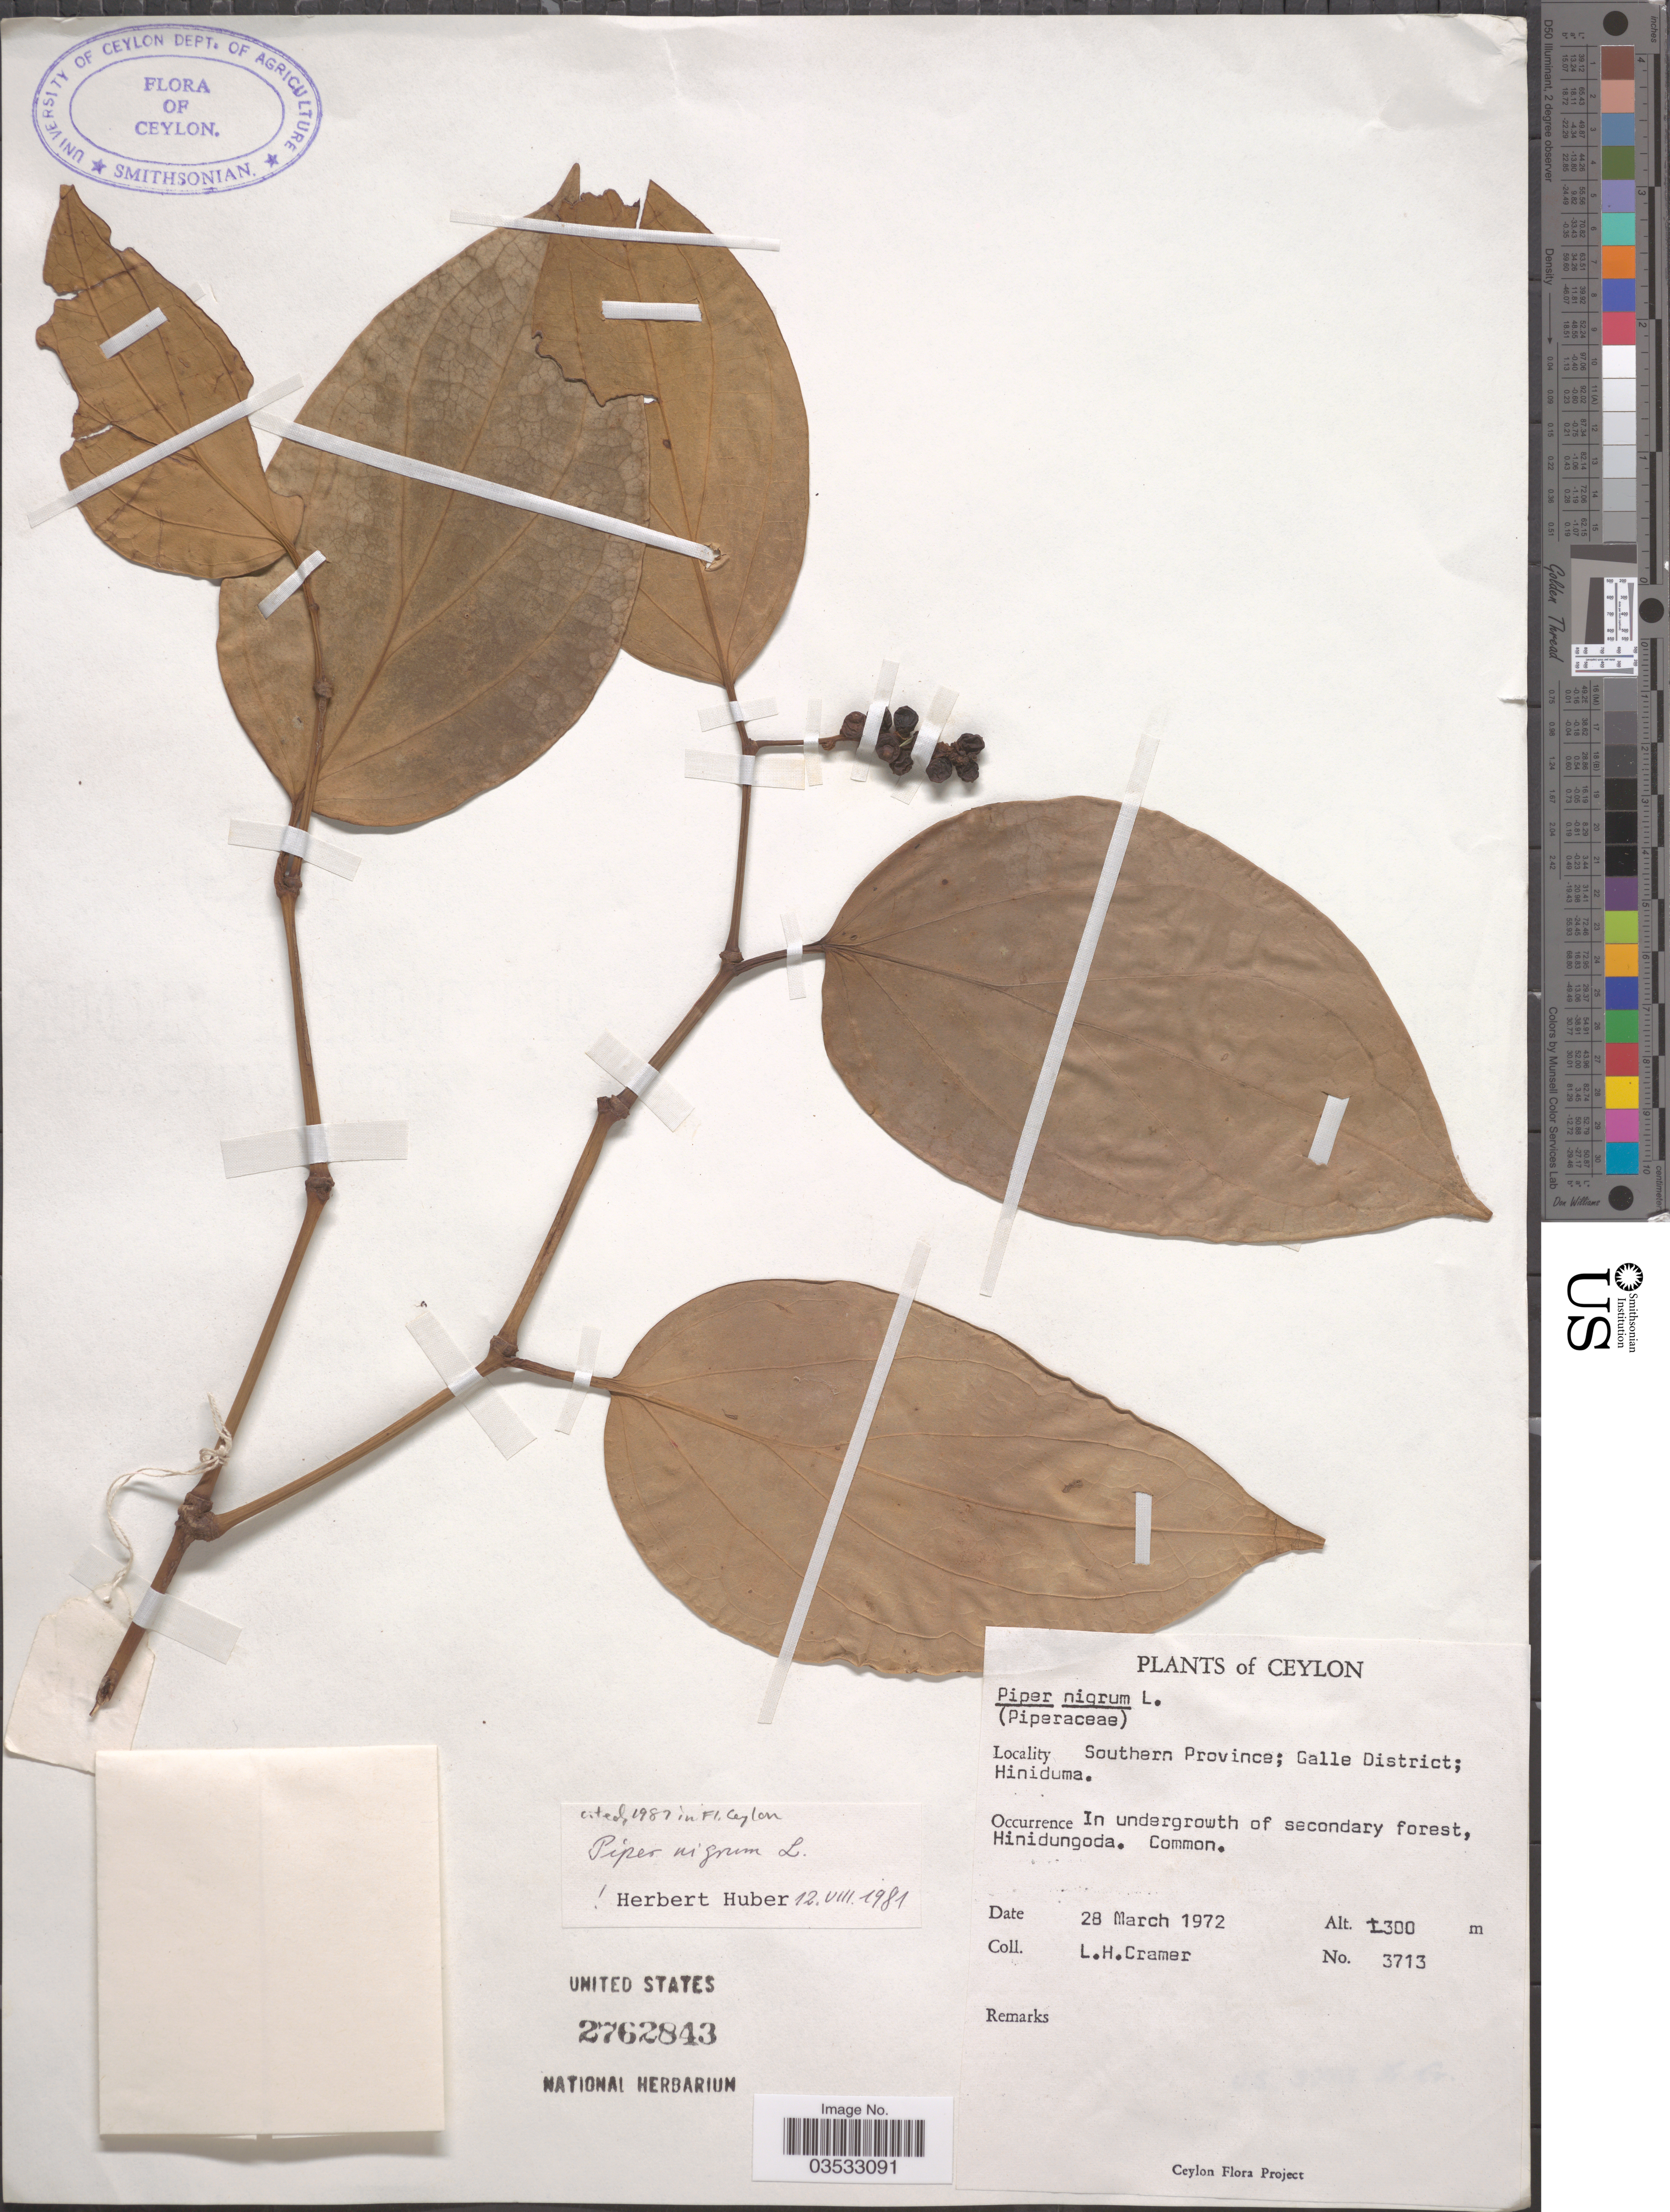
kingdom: Plantae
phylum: Tracheophyta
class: Magnoliopsida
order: Piperales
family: Piperaceae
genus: Piper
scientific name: Piper nigrum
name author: L.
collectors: L. H. Cramer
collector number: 3713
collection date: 1972-03-28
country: Sri Lanka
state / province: Southern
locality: Ceylon. Galle District; Hiniduma. In undergrowth of secondary forest, Hinidungoda.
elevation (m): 1300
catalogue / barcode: US 2762843